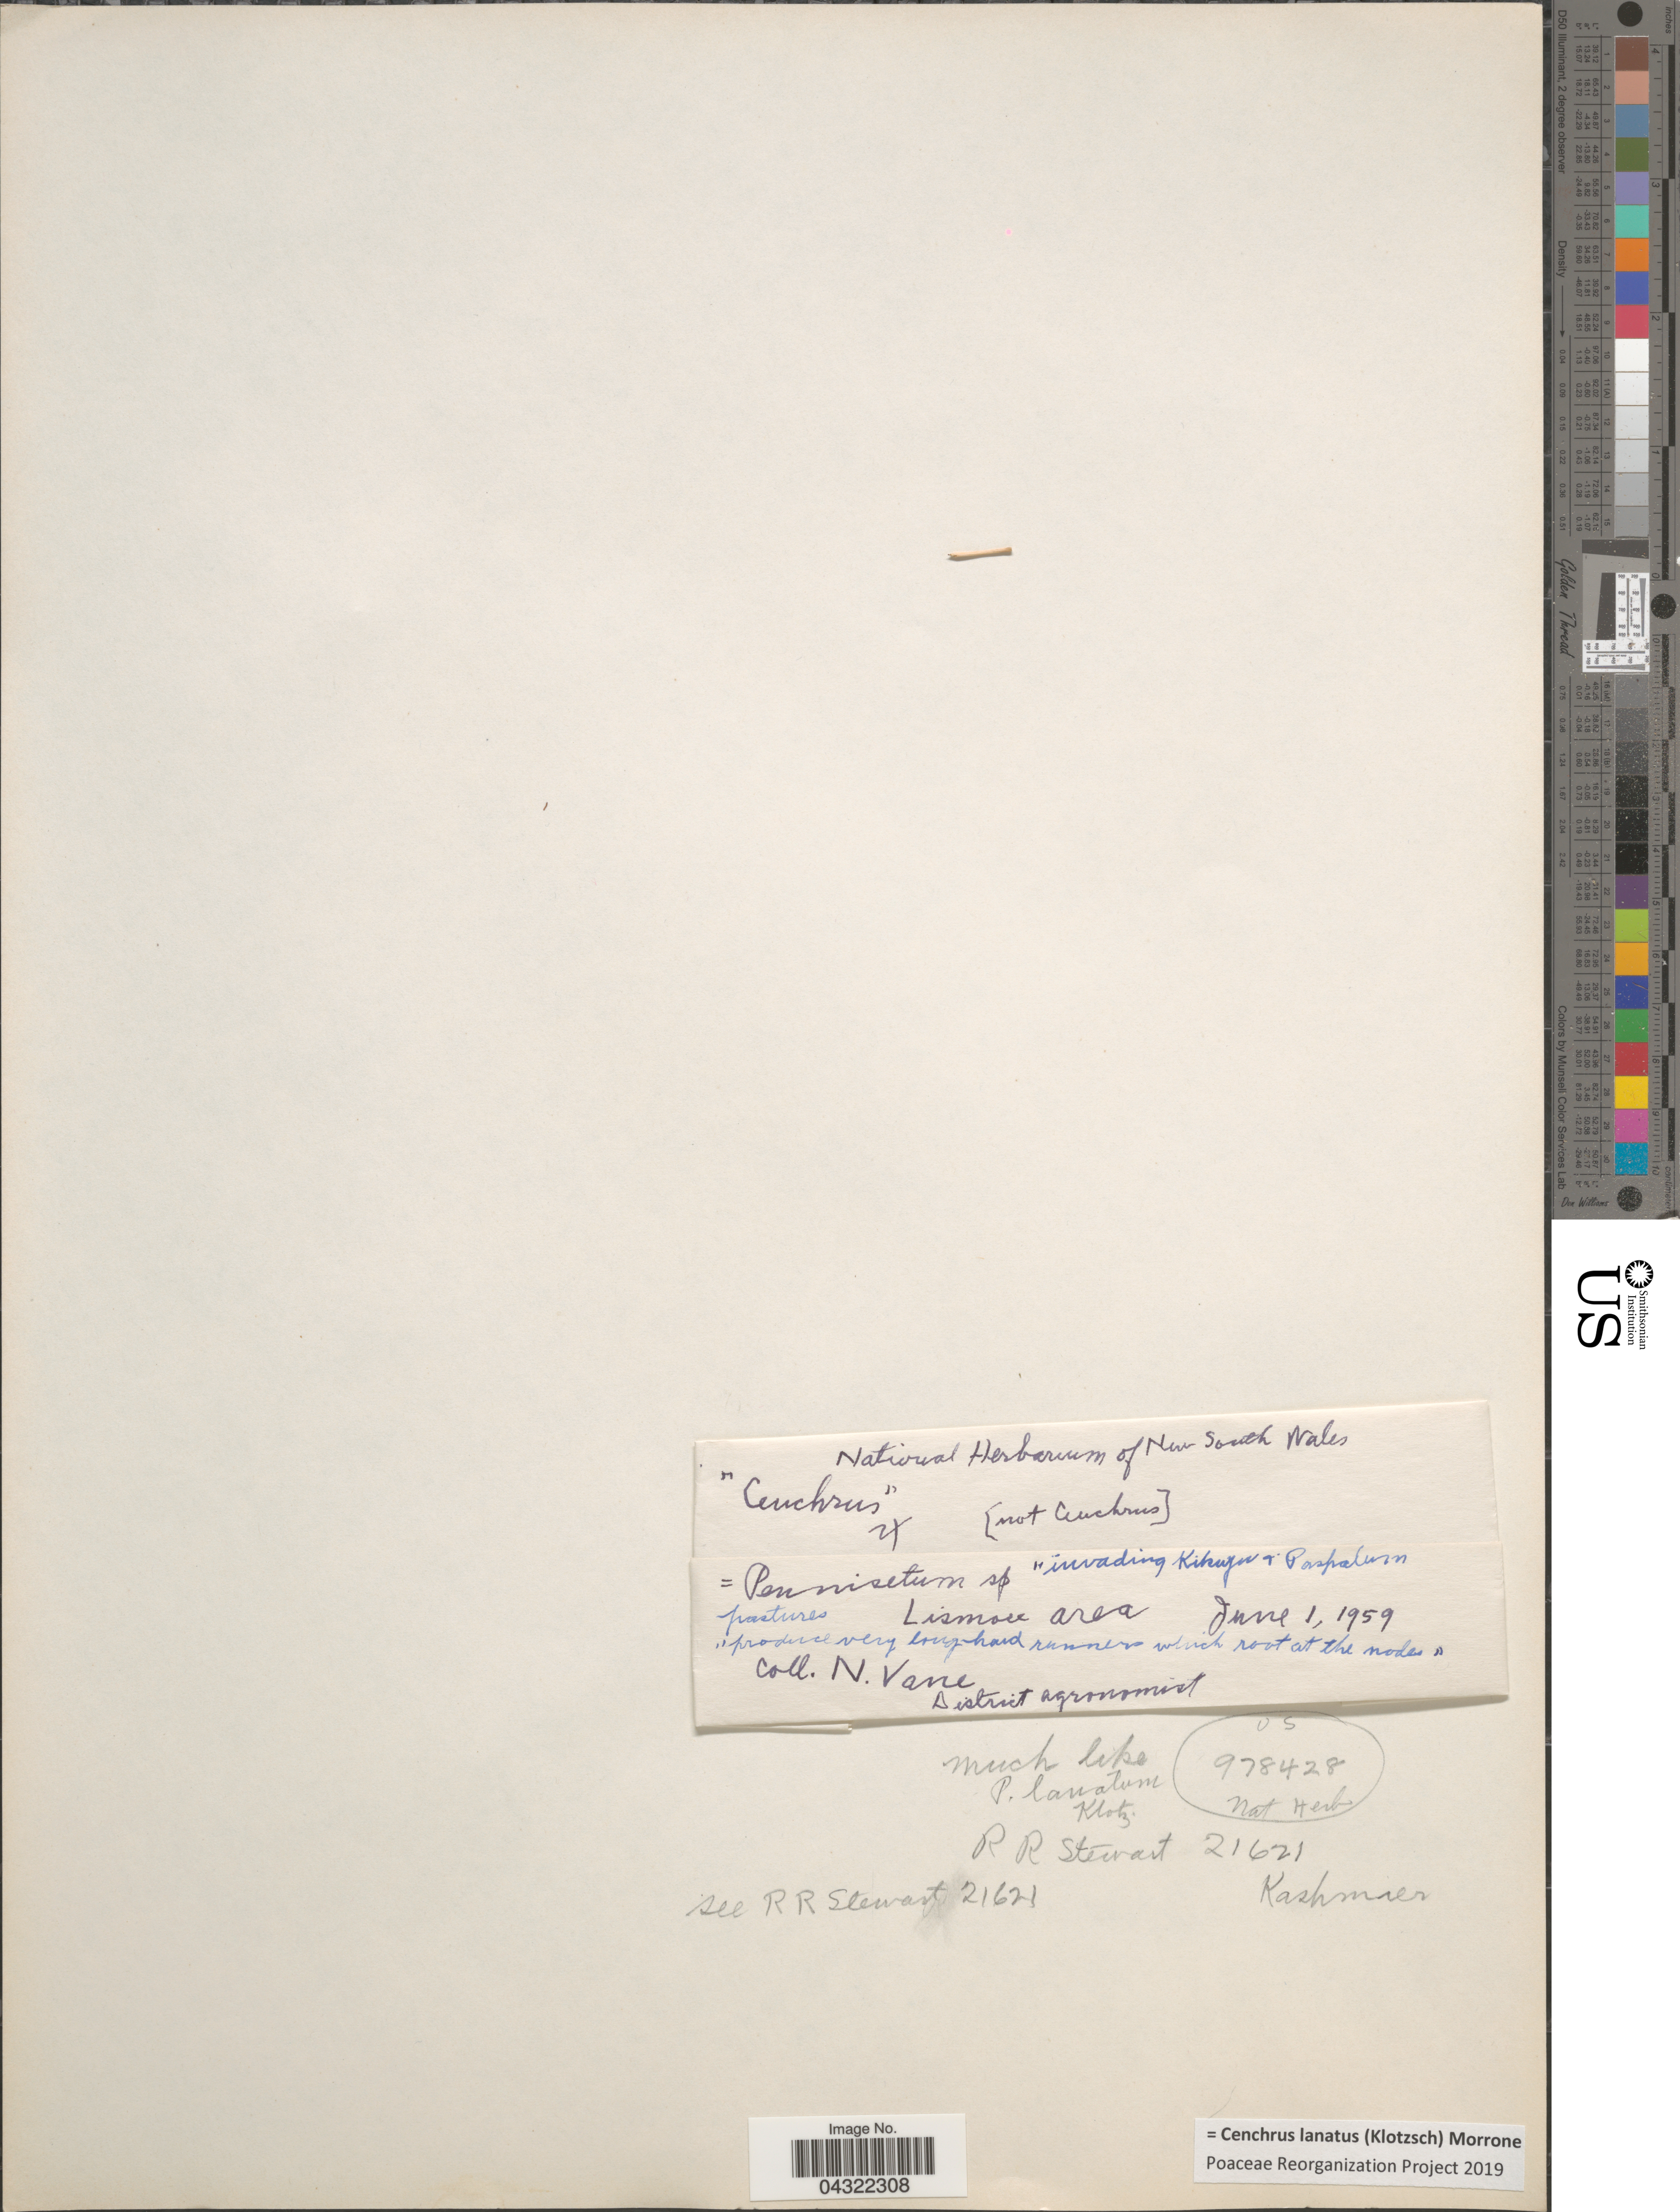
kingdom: Plantae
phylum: Tracheophyta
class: Liliopsida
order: Poales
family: Poaceae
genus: Cenchrus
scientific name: Cenchrus lanatus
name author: (Klotzsch) Morrone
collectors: N. Vane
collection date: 1959-06-01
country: Australia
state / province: New South Wales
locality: Lismore area.